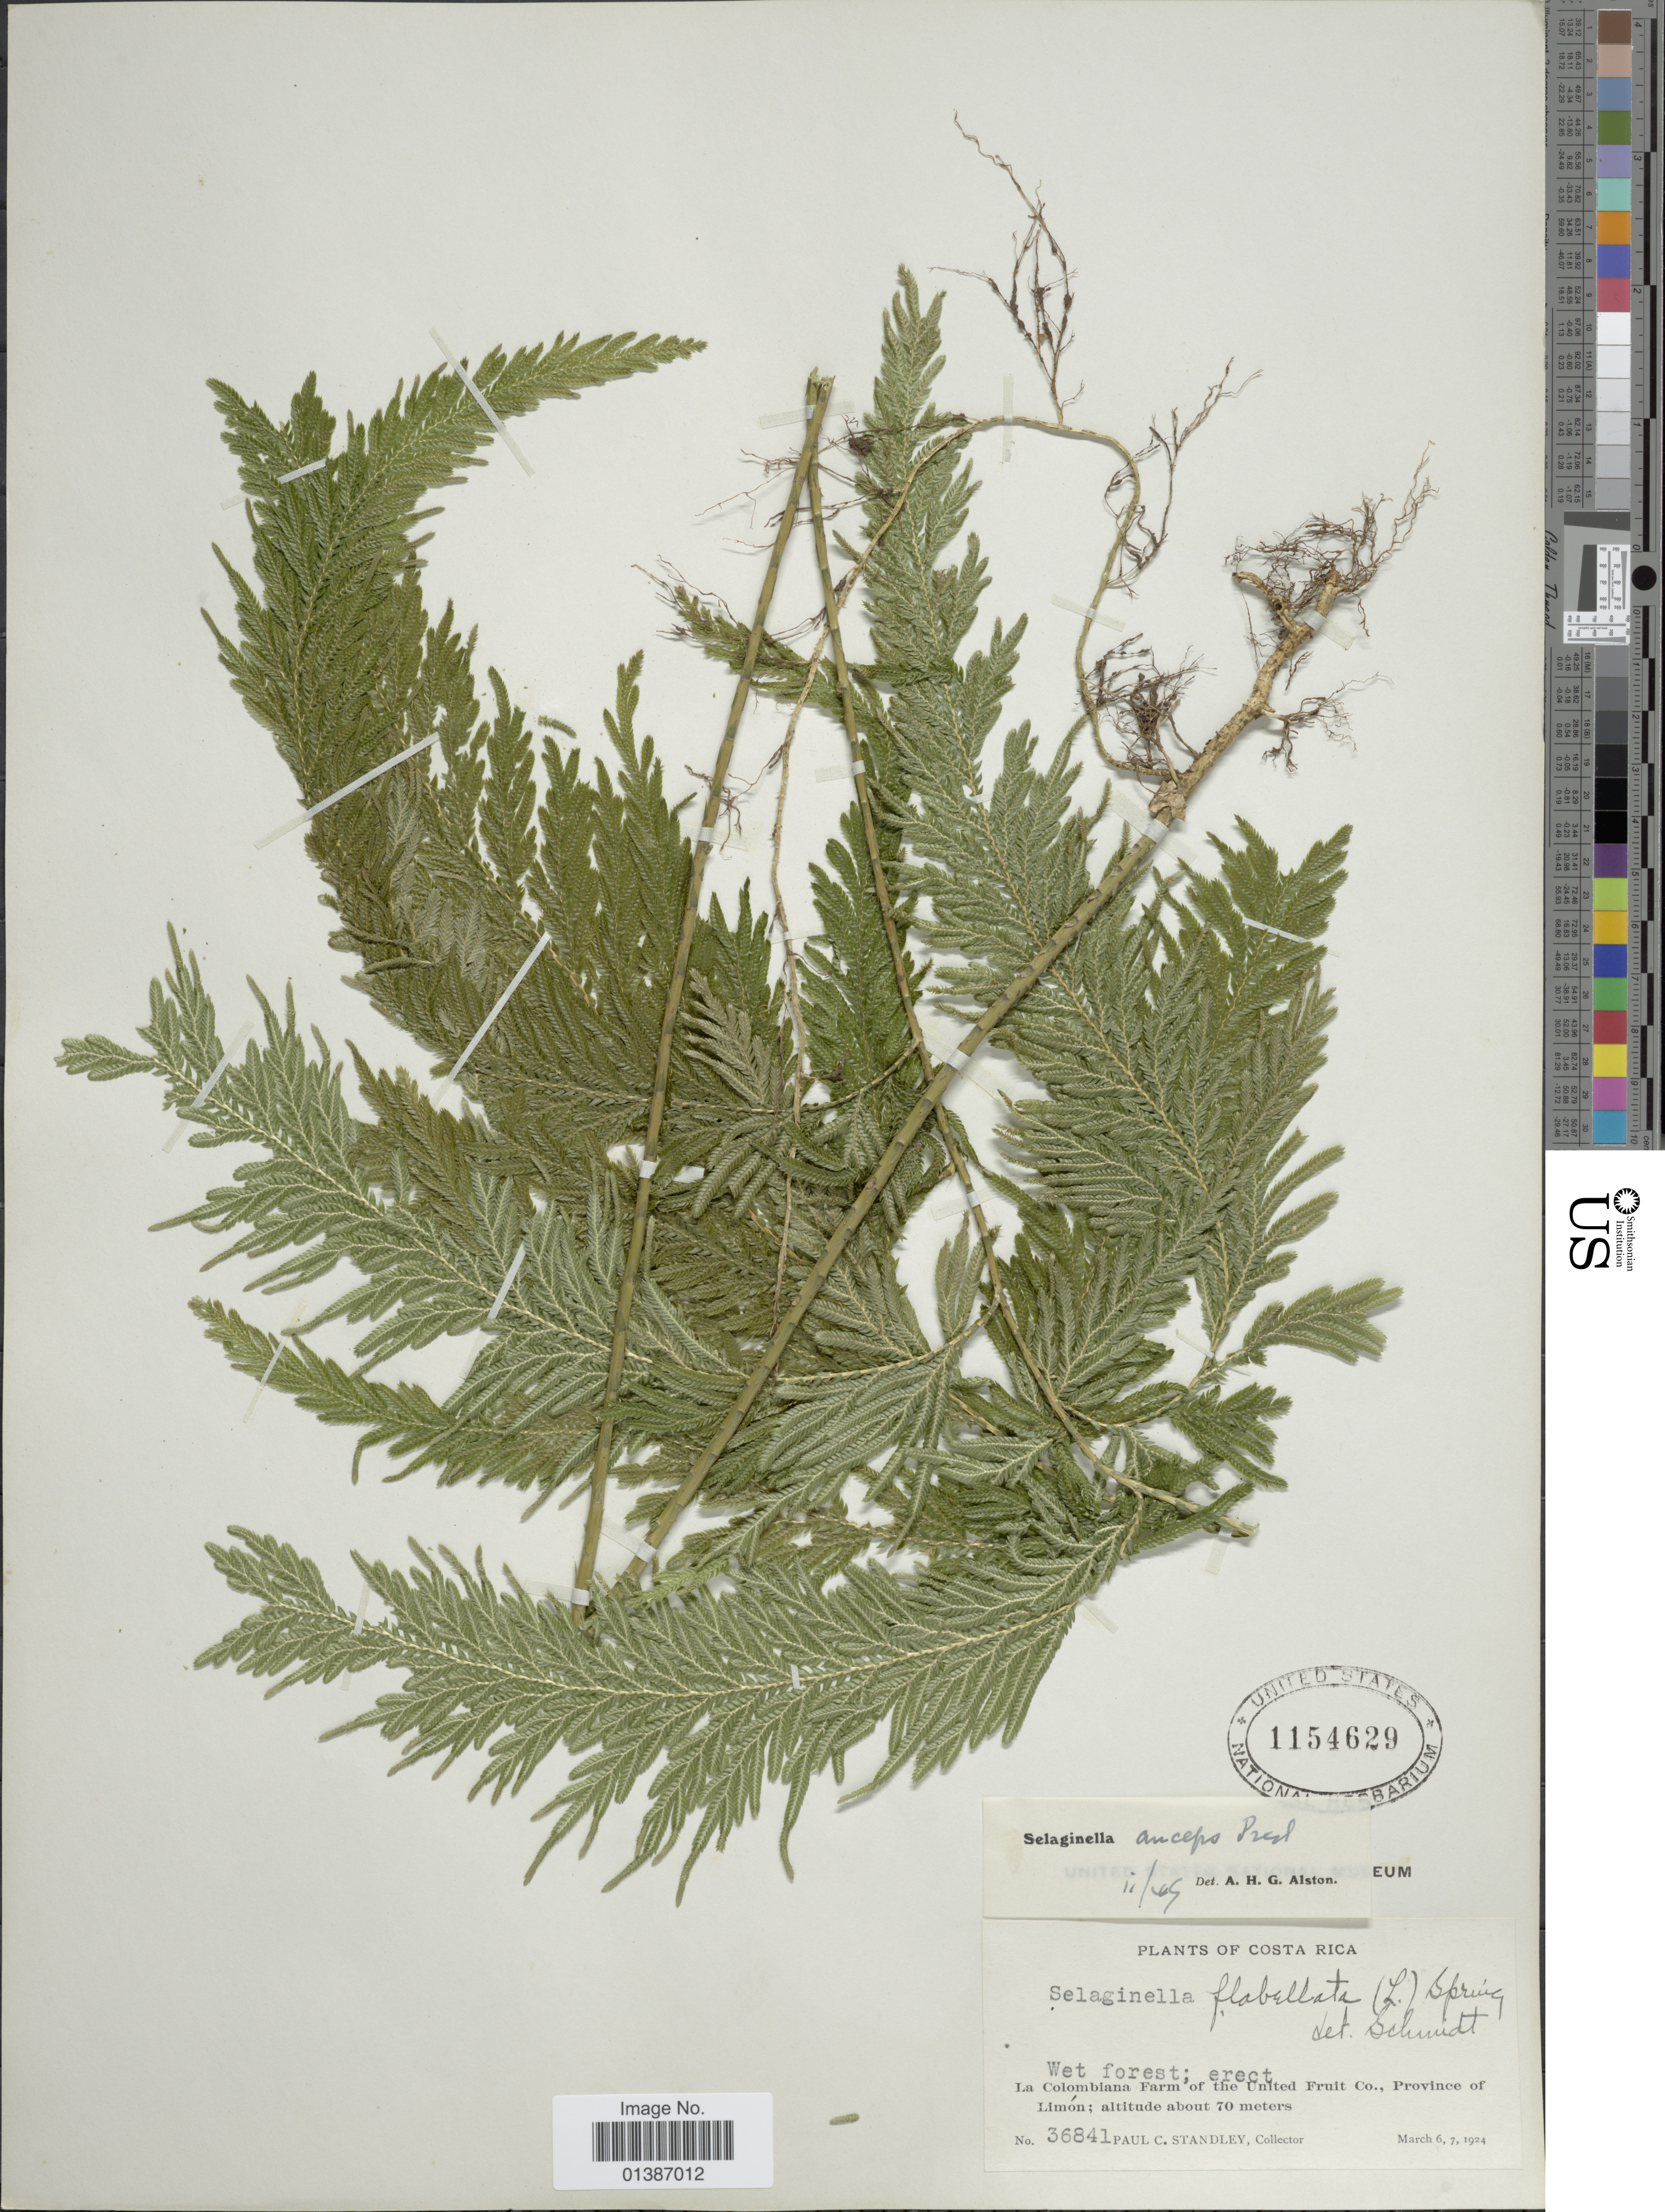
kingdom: Plantae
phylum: Tracheophyta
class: Lycopodiopsida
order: Selaginellales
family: Selaginellaceae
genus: Selaginella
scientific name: Selaginella anceps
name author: (C. Presl)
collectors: P. C. Standley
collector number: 36841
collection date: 1924-03-06/1924-03-07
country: Costa Rica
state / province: Limón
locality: La Colombiana Farm of the United Fruit Co., Province of Limón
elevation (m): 70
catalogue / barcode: US 1154629